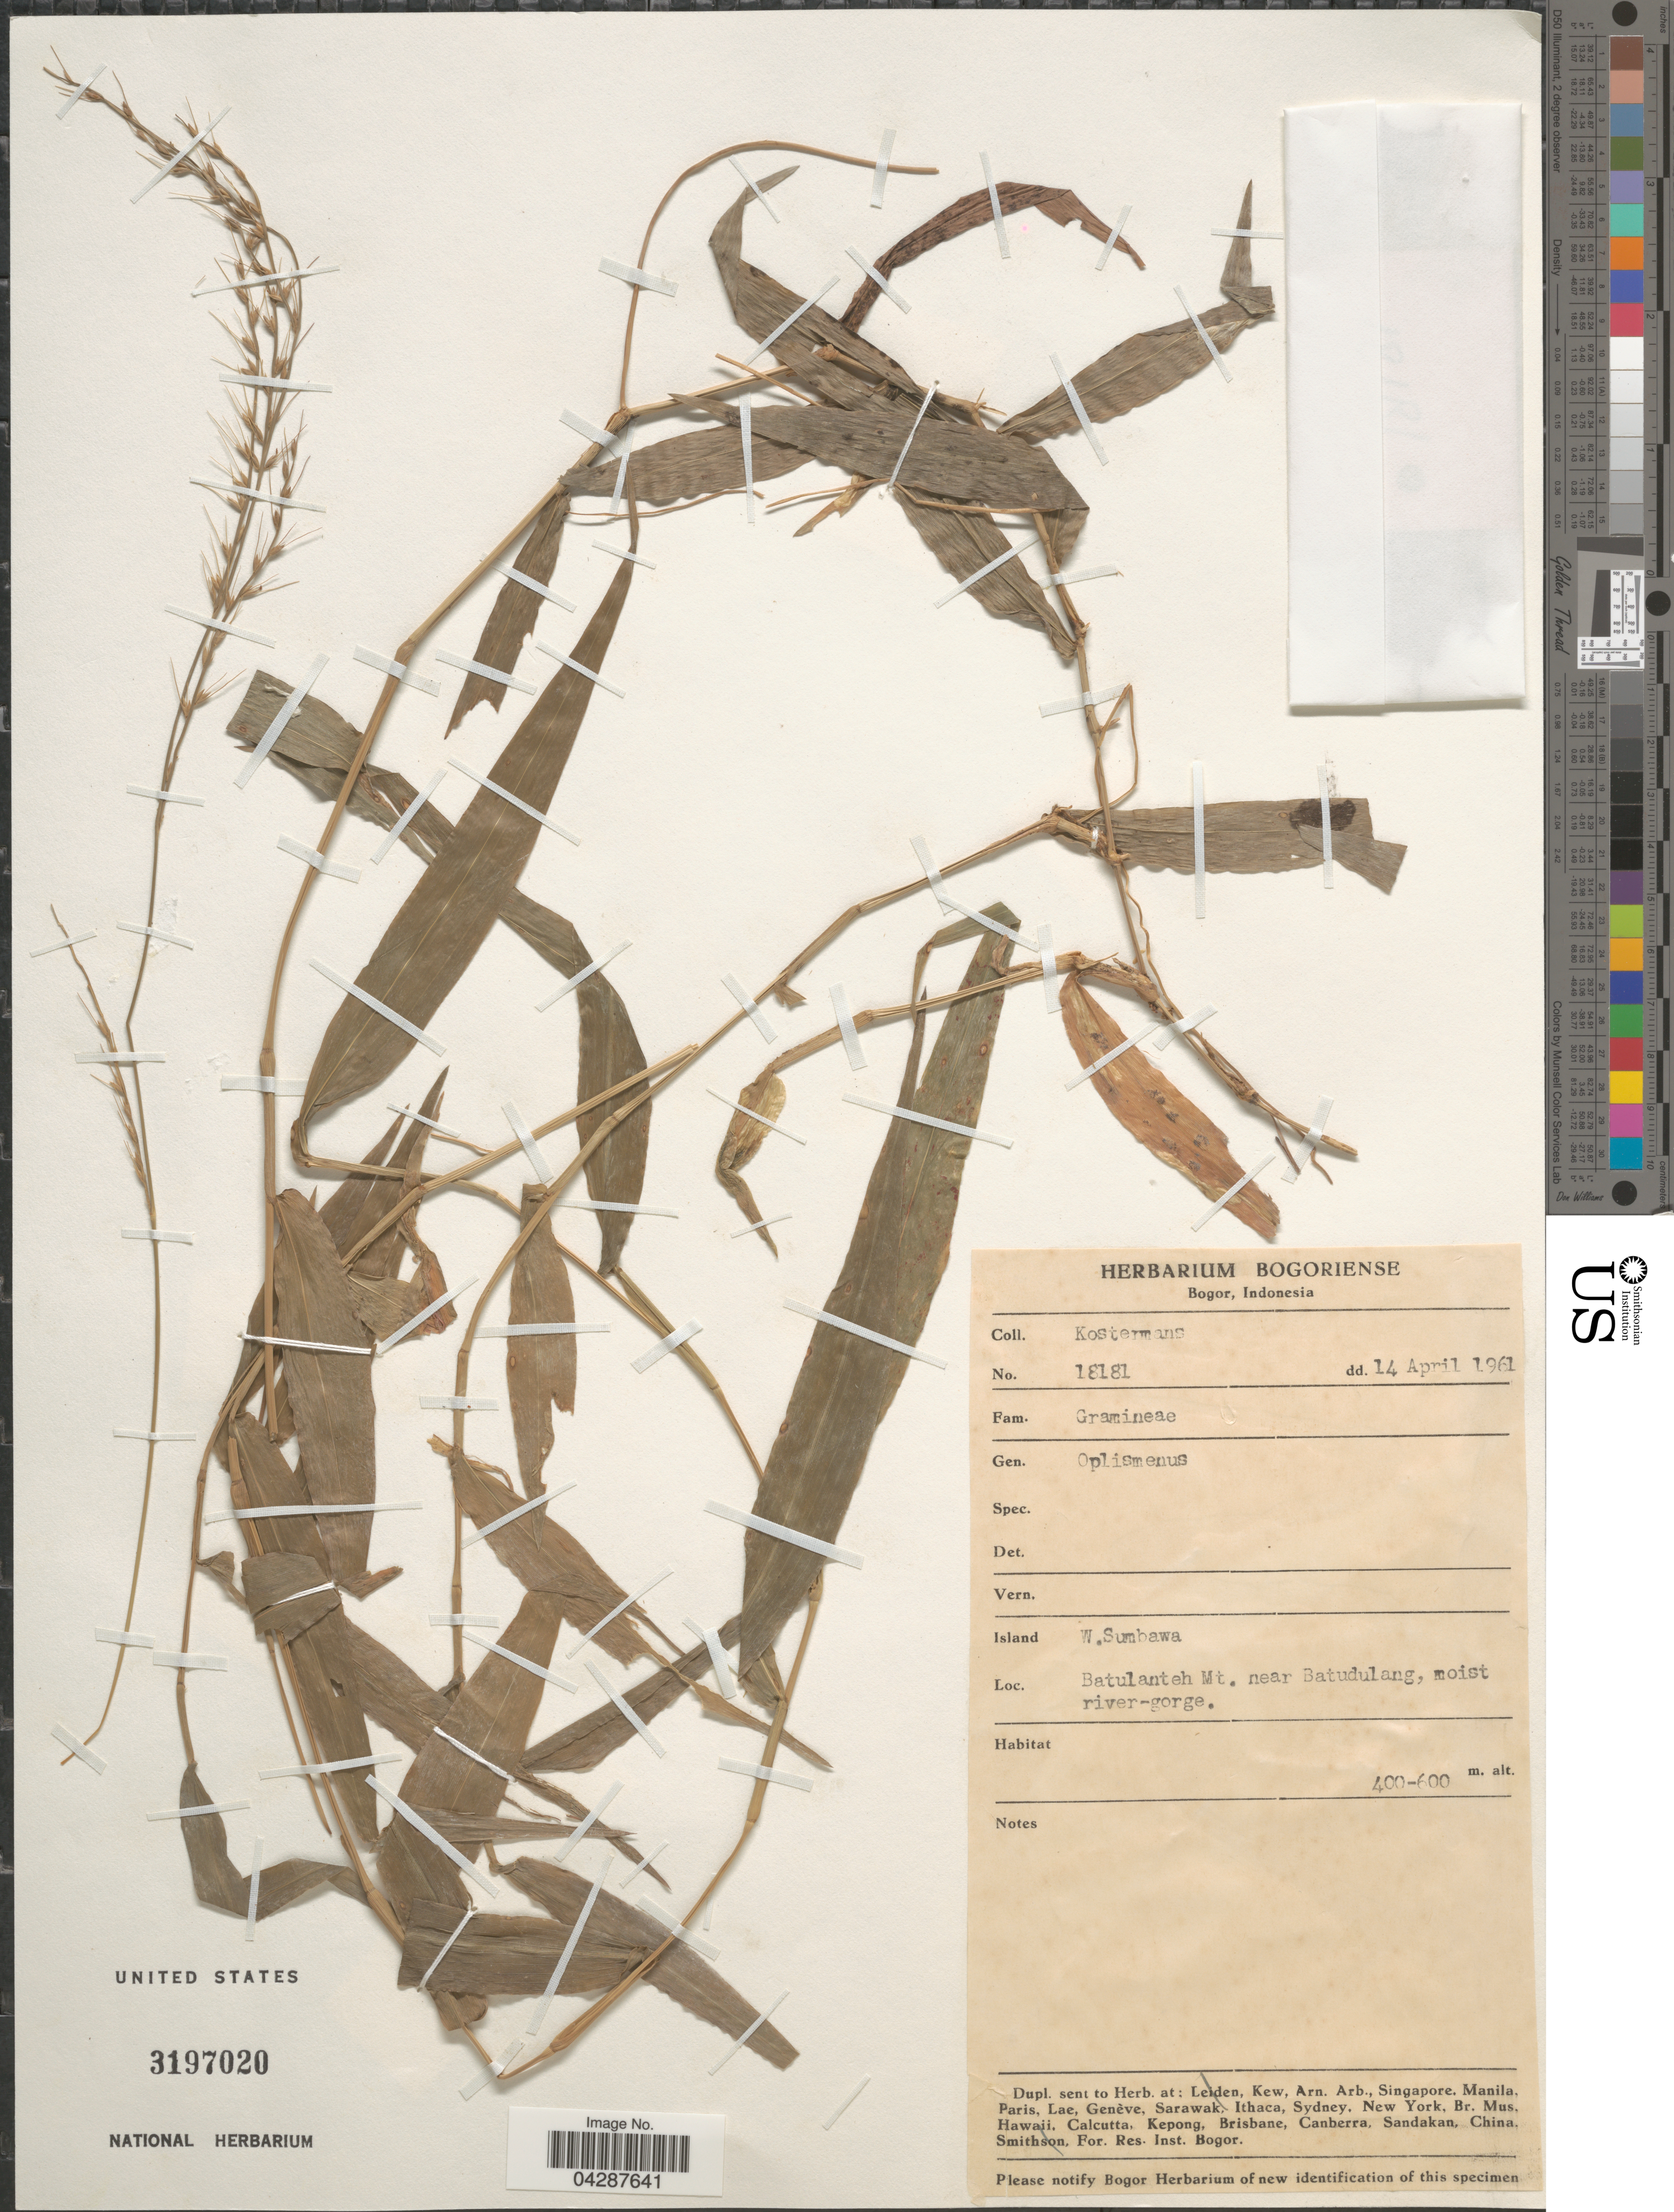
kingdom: Plantae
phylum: Tracheophyta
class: Liliopsida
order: Poales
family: Poaceae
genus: Oplismenus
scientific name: Oplismenus sp.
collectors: Kostermans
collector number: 18181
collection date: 1961-04-14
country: Indonesia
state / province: Nusa Tenggara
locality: Island W. Sumbawa. Batulanteh My. near Batudulang, moist river-gorge.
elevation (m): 400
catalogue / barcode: US 3197020